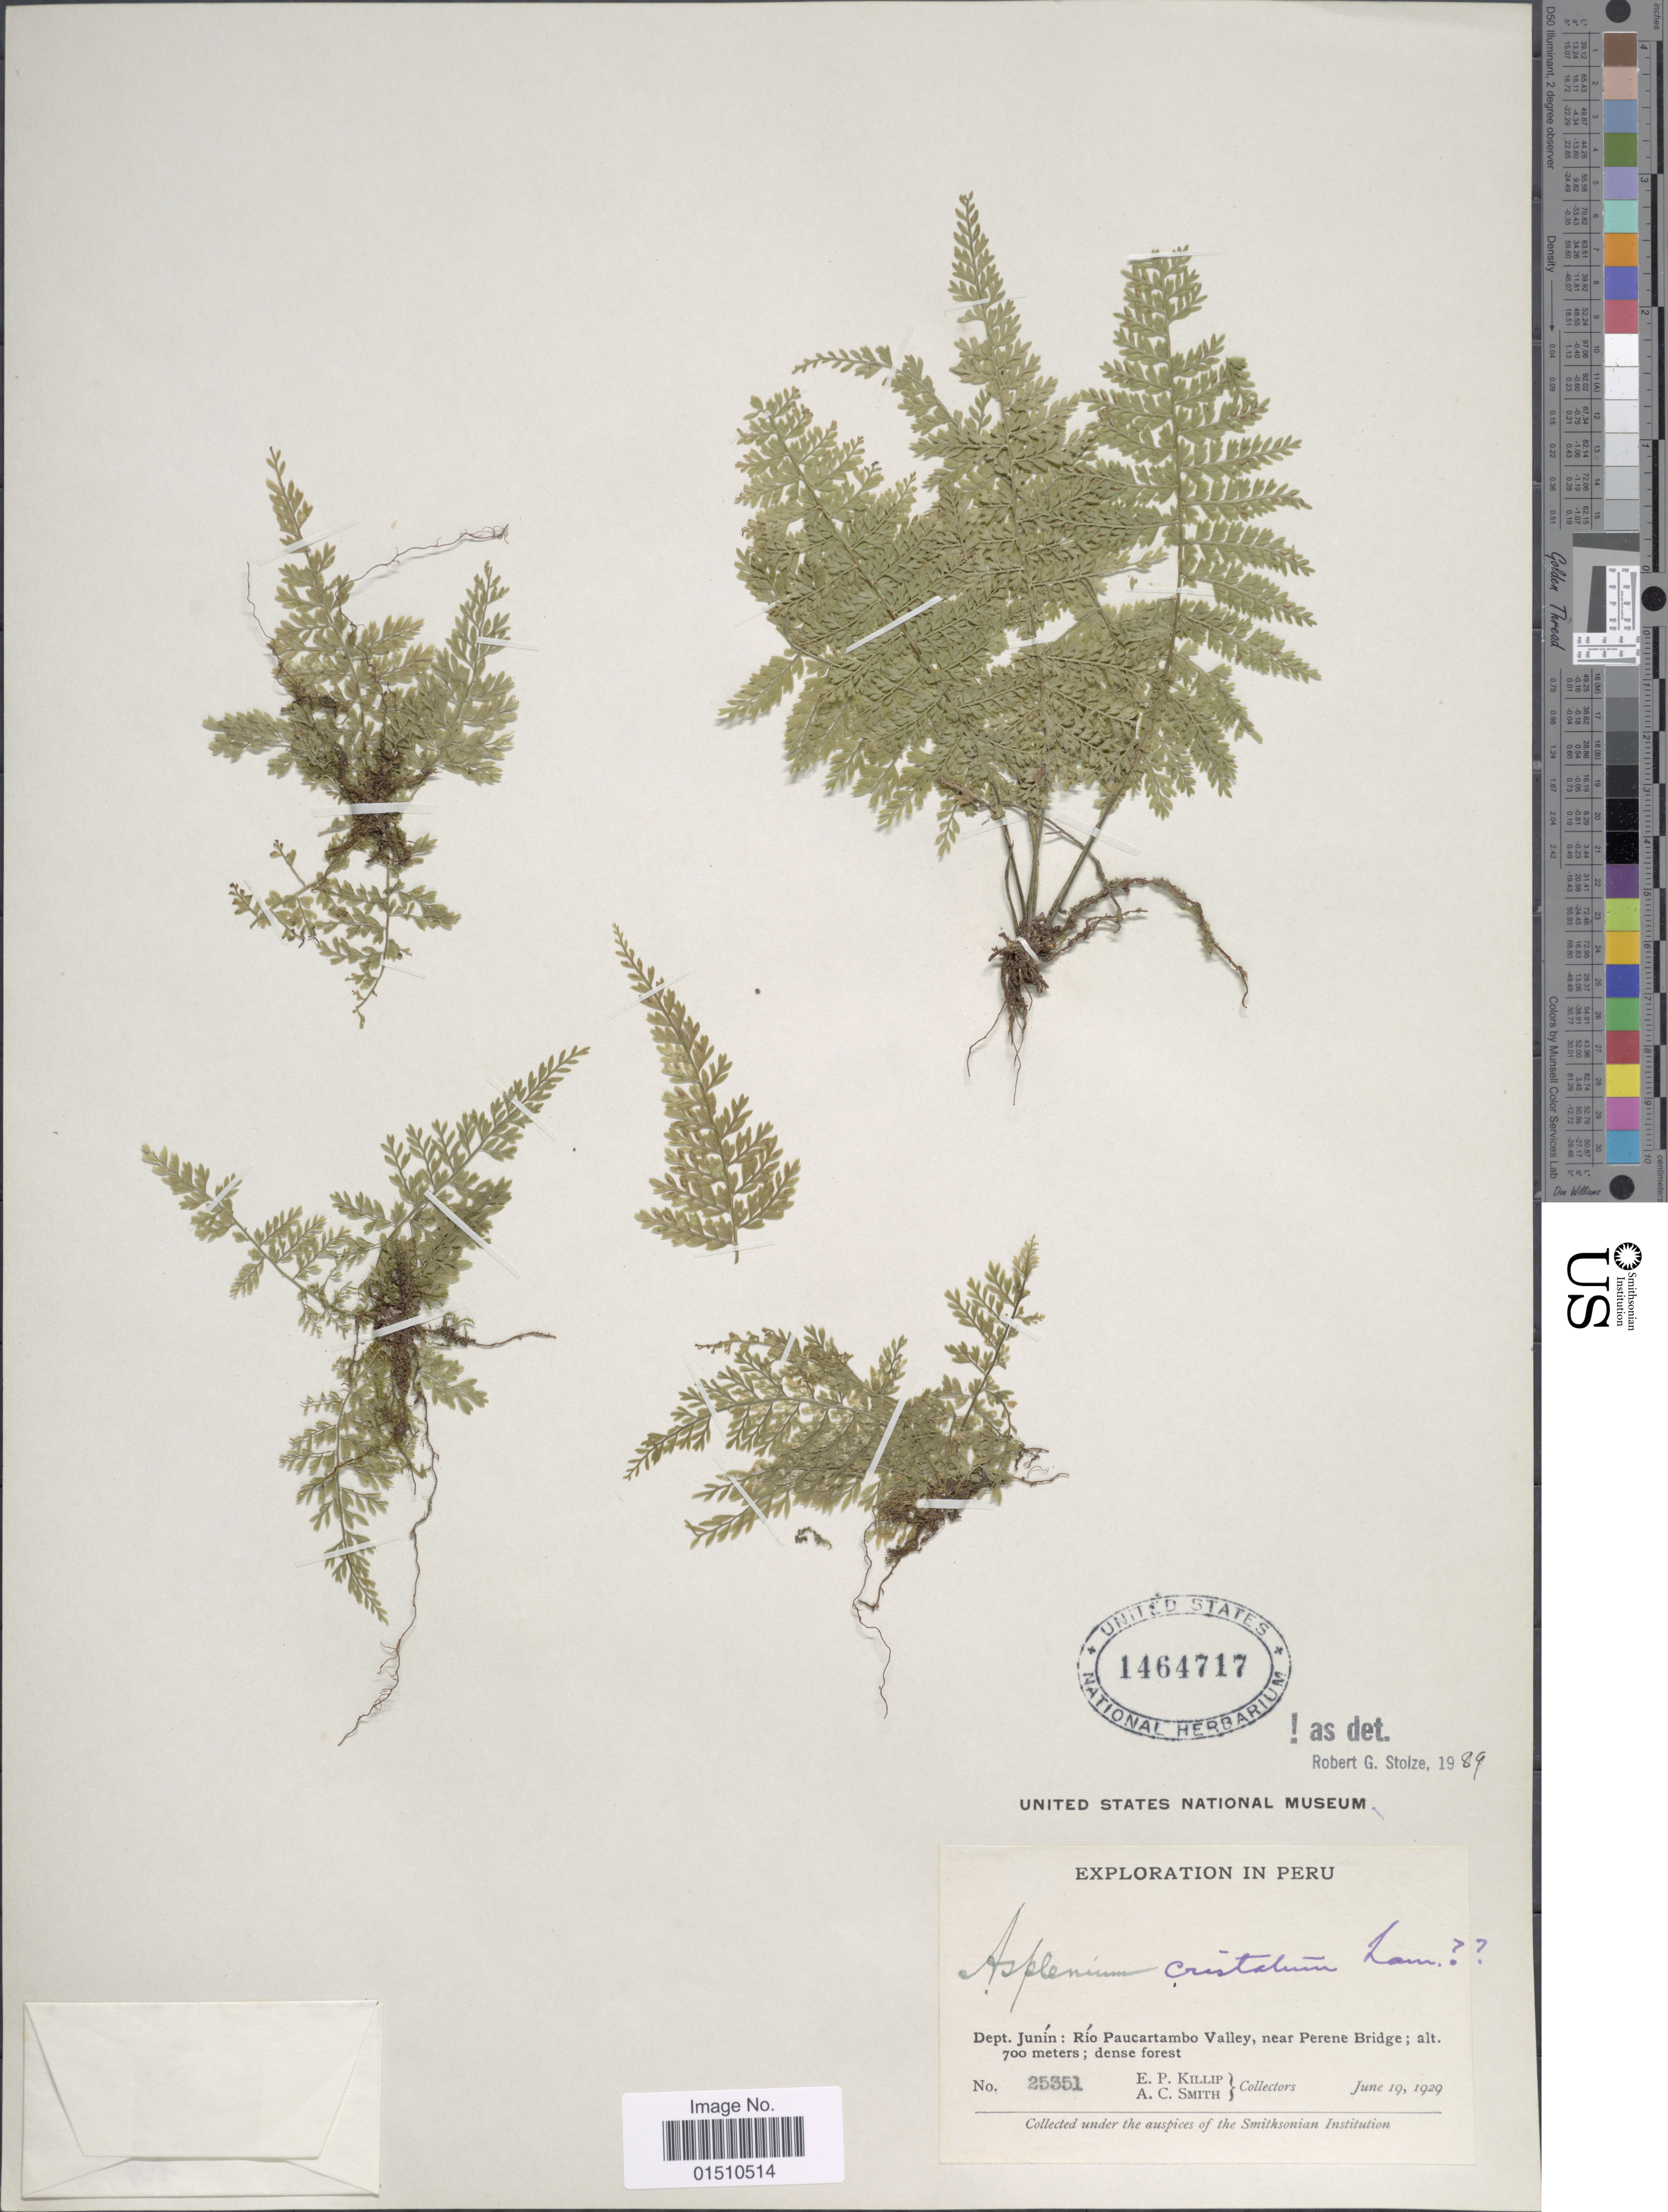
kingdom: Plantae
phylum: Tracheophyta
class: Polypodiopsida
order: Polypodiales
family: Aspleniaceae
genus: Asplenium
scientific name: Asplenium cuneatum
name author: Lam.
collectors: E. P. Killip & A. C. Smith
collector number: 25351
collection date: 1929-06-19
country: Peru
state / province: Junín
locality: Peru, Dept. Junín: Río Paucartambo Valley, near Perene Bridge.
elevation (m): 700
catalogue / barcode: US 1464717